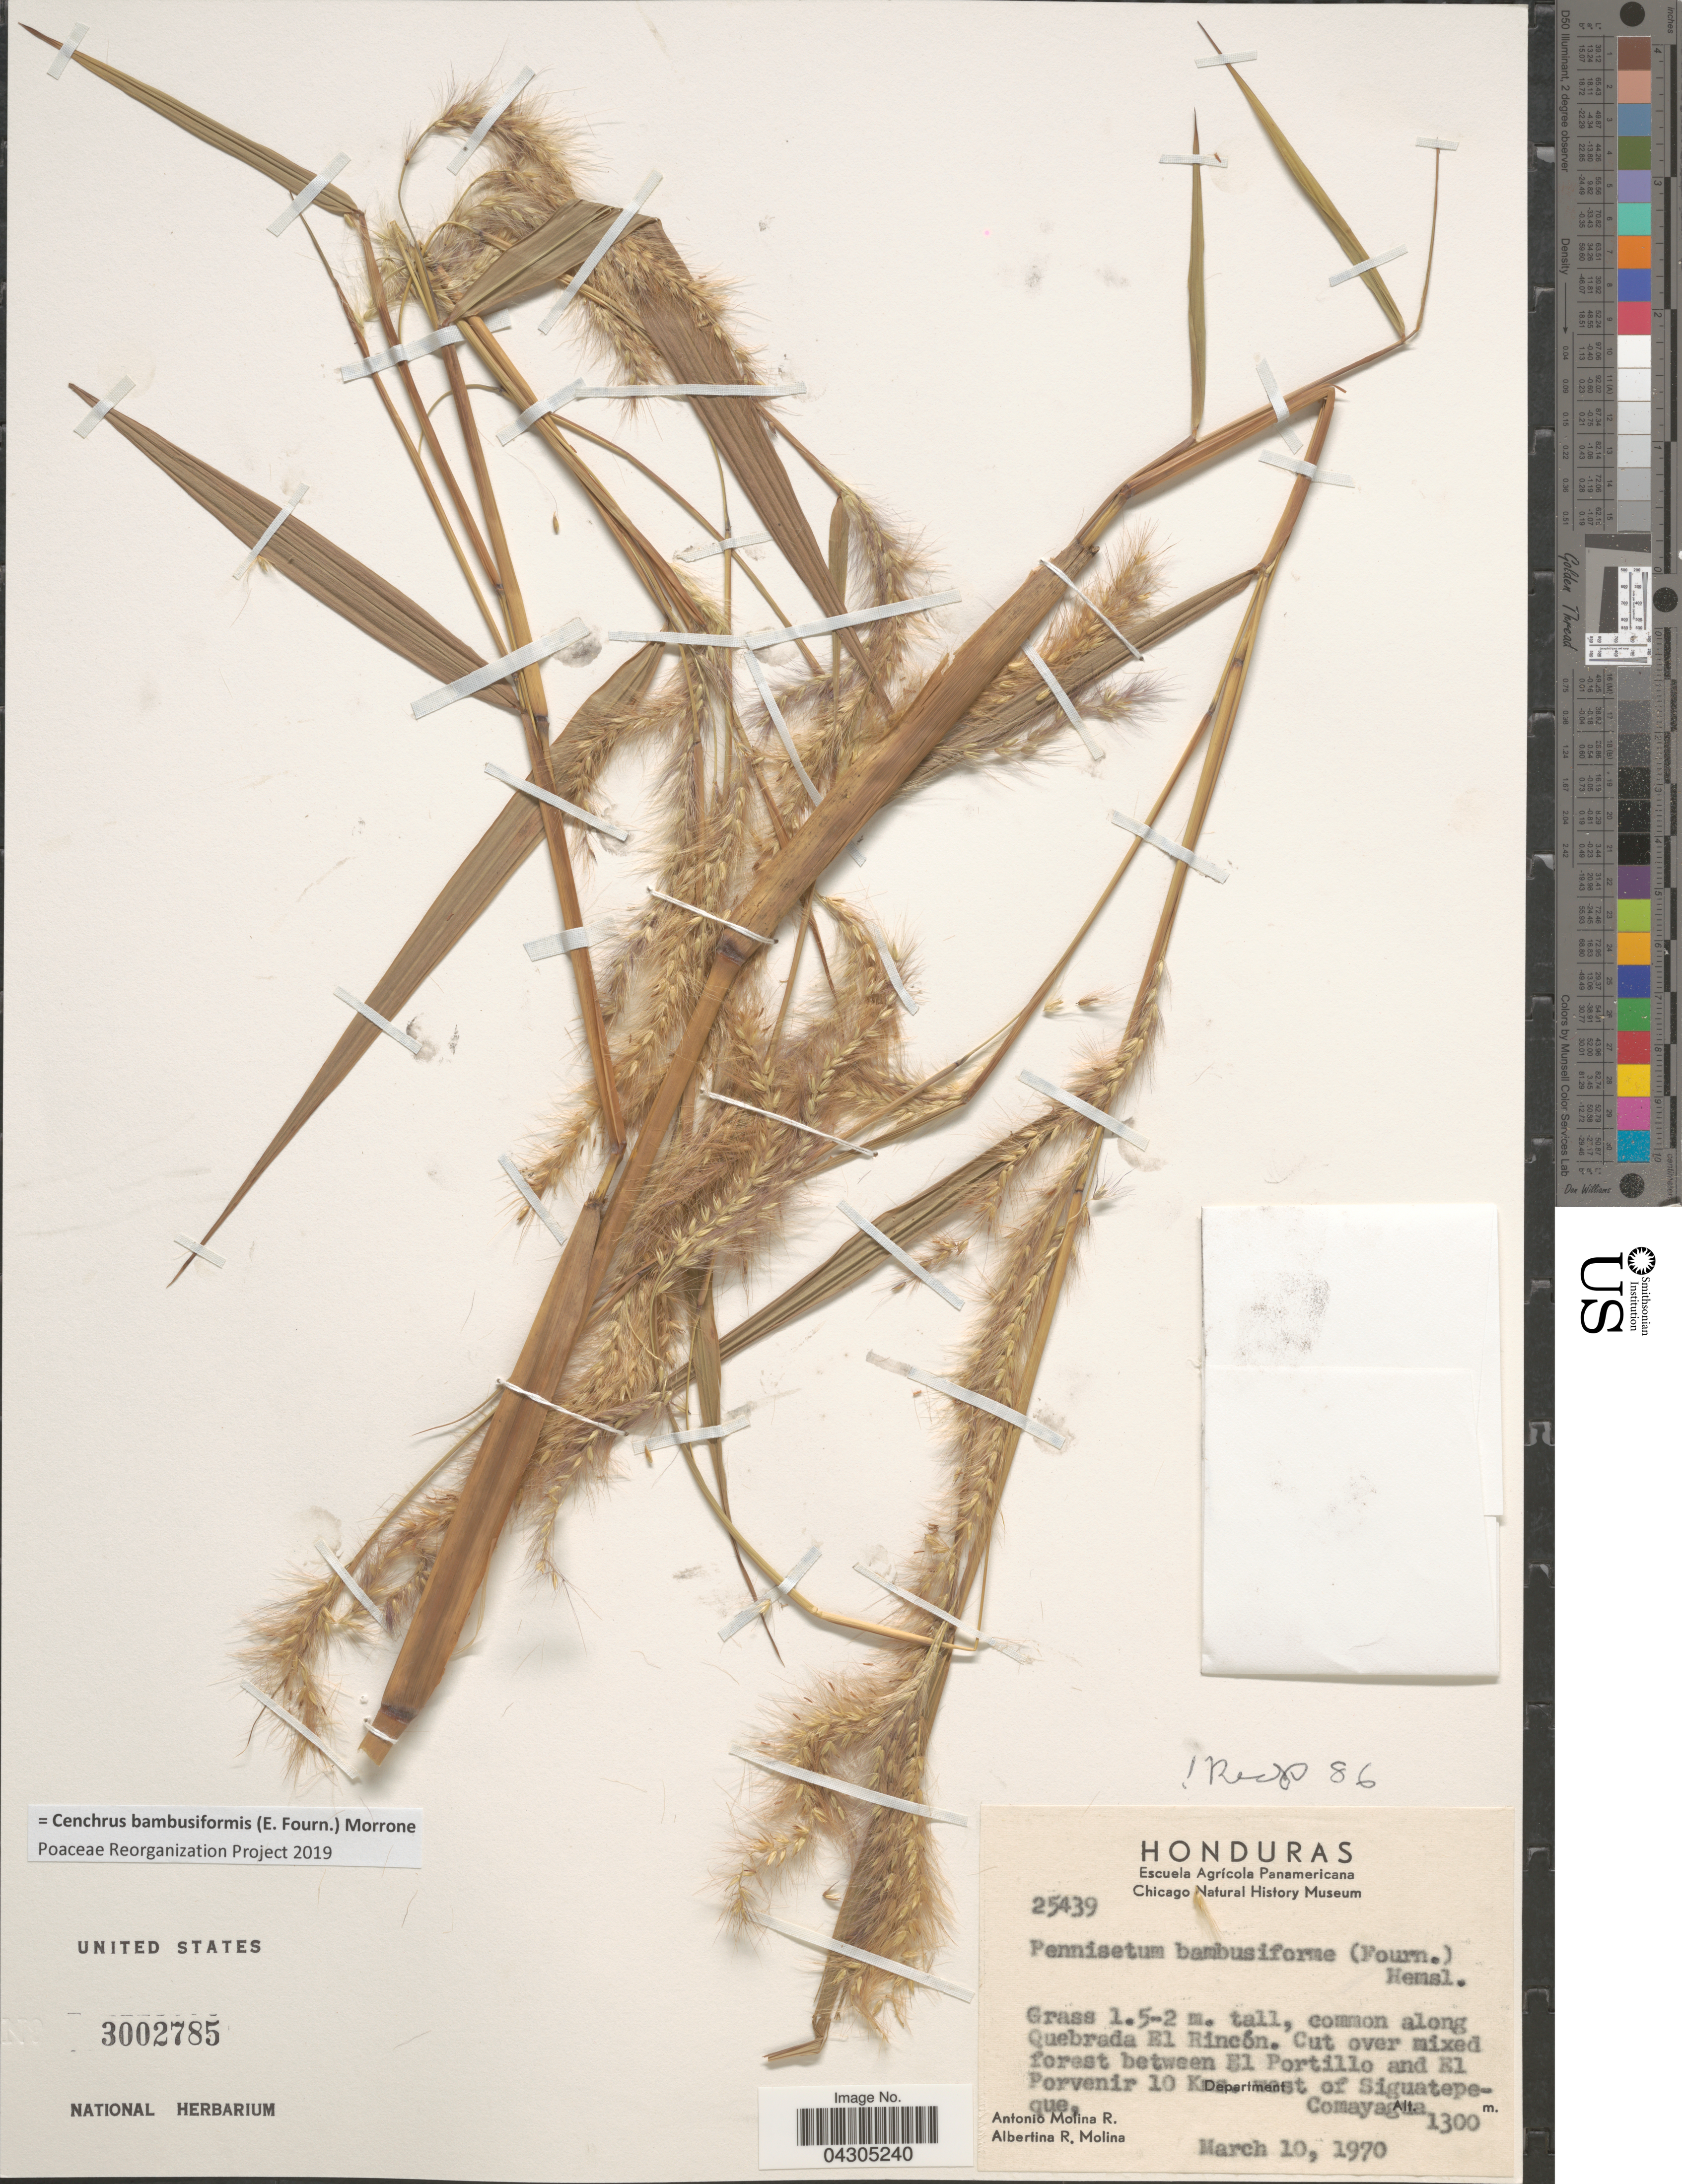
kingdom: Plantae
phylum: Tracheophyta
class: Liliopsida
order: Poales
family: Poaceae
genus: Cenchrus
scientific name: Cenchrus bambusiformis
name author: (E. Fourn.) Morrone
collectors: A. Molina R. & A. R. Molina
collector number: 25439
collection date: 1970-03-10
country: Honduras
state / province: Comayagua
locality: Common along Quebrada El Rincón. Cut over mixed forest between El Portillo and El Porvenir 10 Kms. west of Siguatepeque. Department Comayagua.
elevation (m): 1300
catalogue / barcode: US 3002785